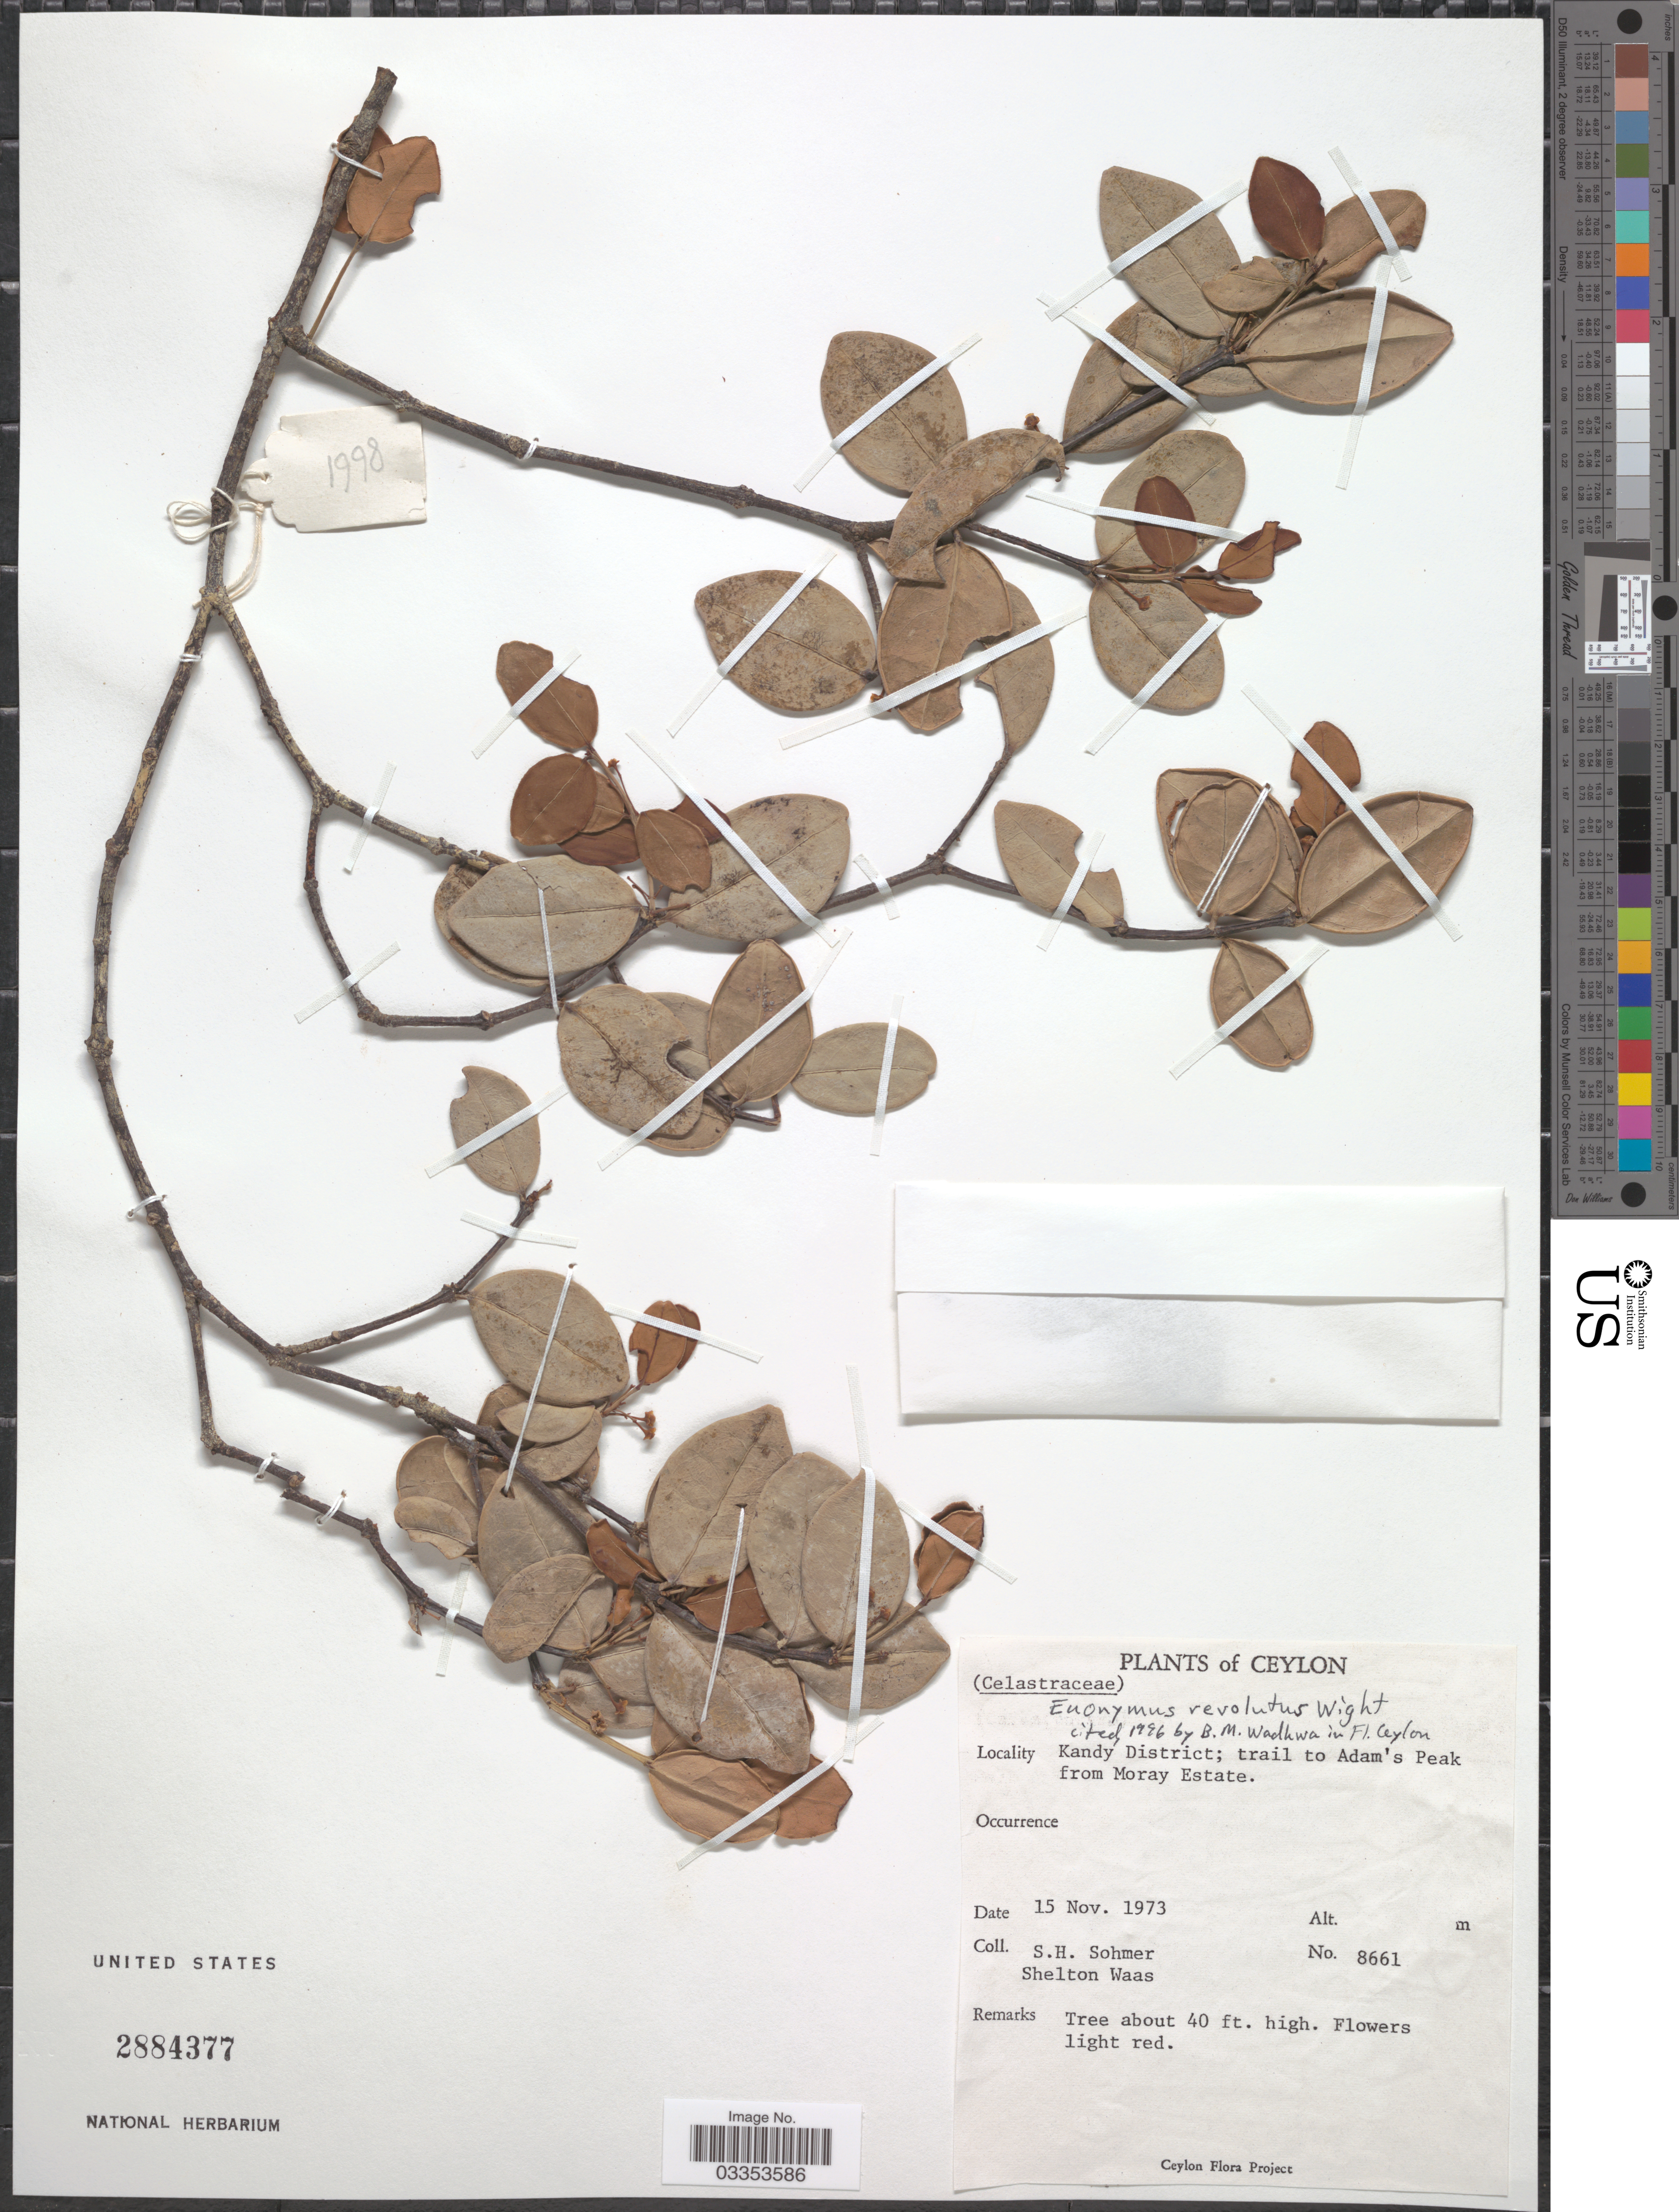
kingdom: Plantae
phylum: Tracheophyta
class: Magnoliopsida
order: Celastrales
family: Celastraceae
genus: Euonymus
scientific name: Euonymus revolutus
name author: Wight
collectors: S. H. Sohmer & S. Waas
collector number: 8661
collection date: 1973-11-15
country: Sri Lanka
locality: Ceylon. Kandy District; trail to Adam's Peak from Moray Estate.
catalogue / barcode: US 2884377